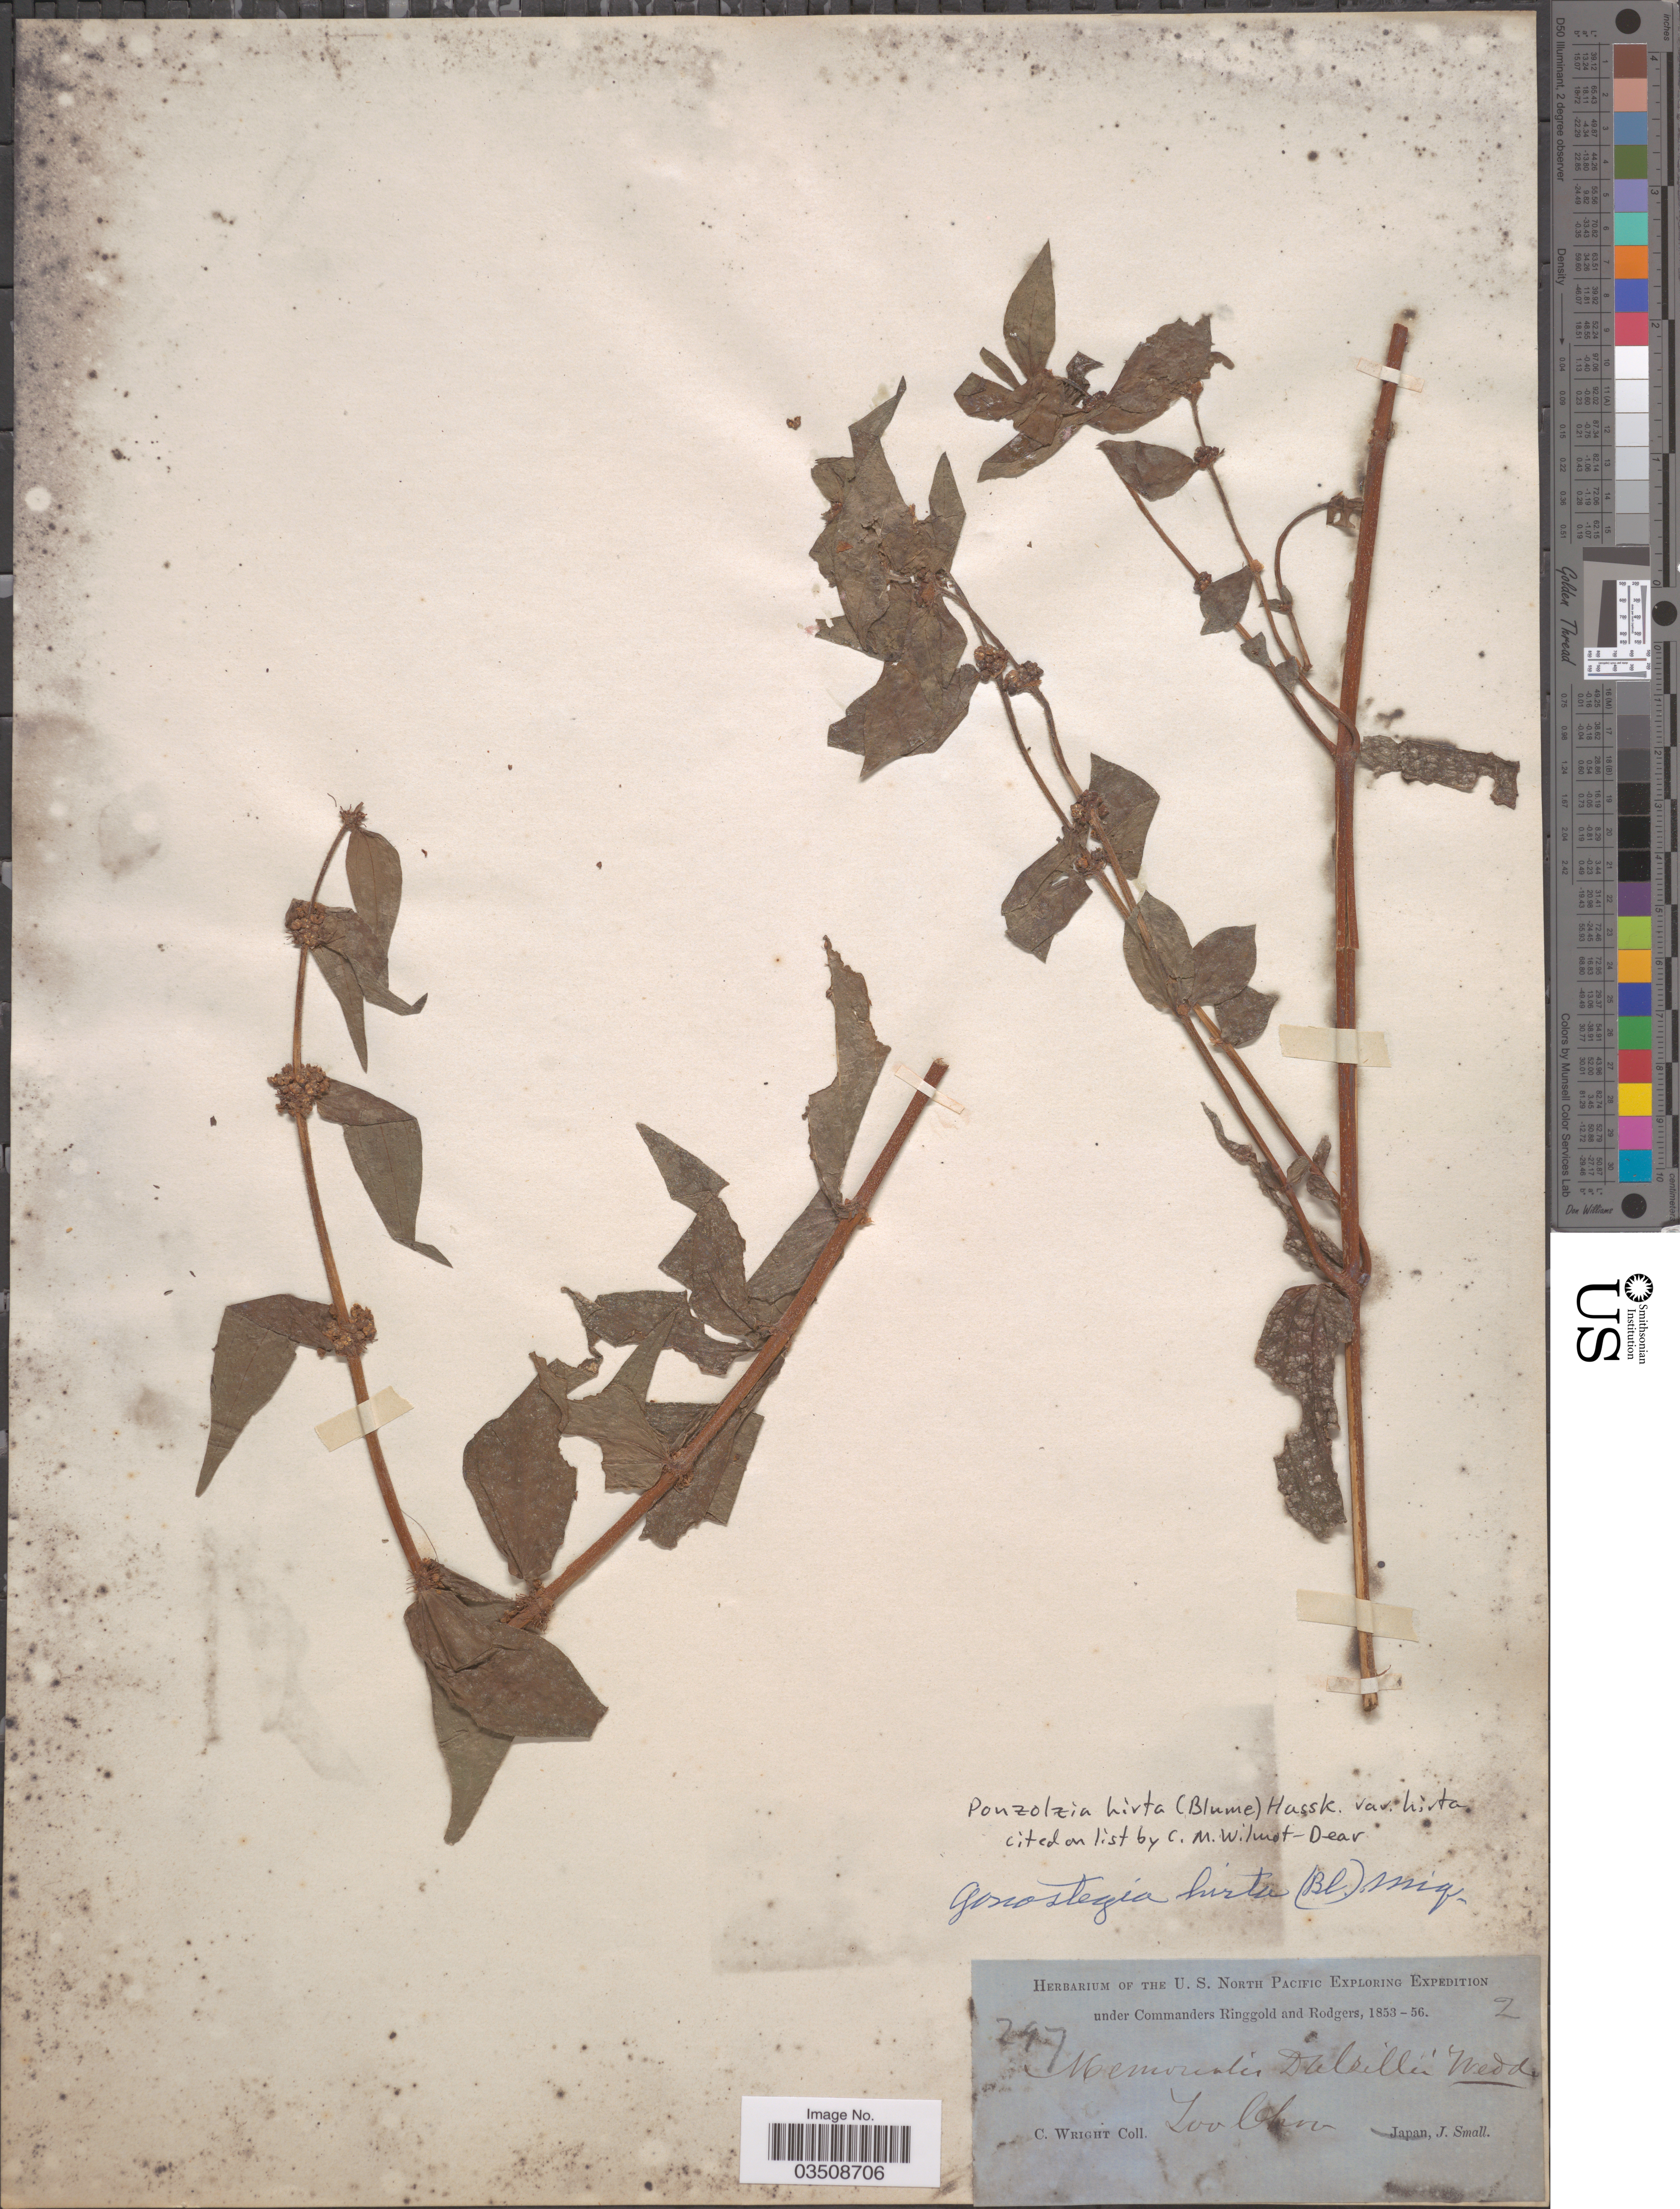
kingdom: Plantae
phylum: Tracheophyta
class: Magnoliopsida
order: Rosales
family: Urticaceae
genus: Gonostegia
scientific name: Gonostegia triandra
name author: (Blume) Miq.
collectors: C. Wright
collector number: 297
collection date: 1853-02/1856-02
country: Japan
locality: Loo Choo.